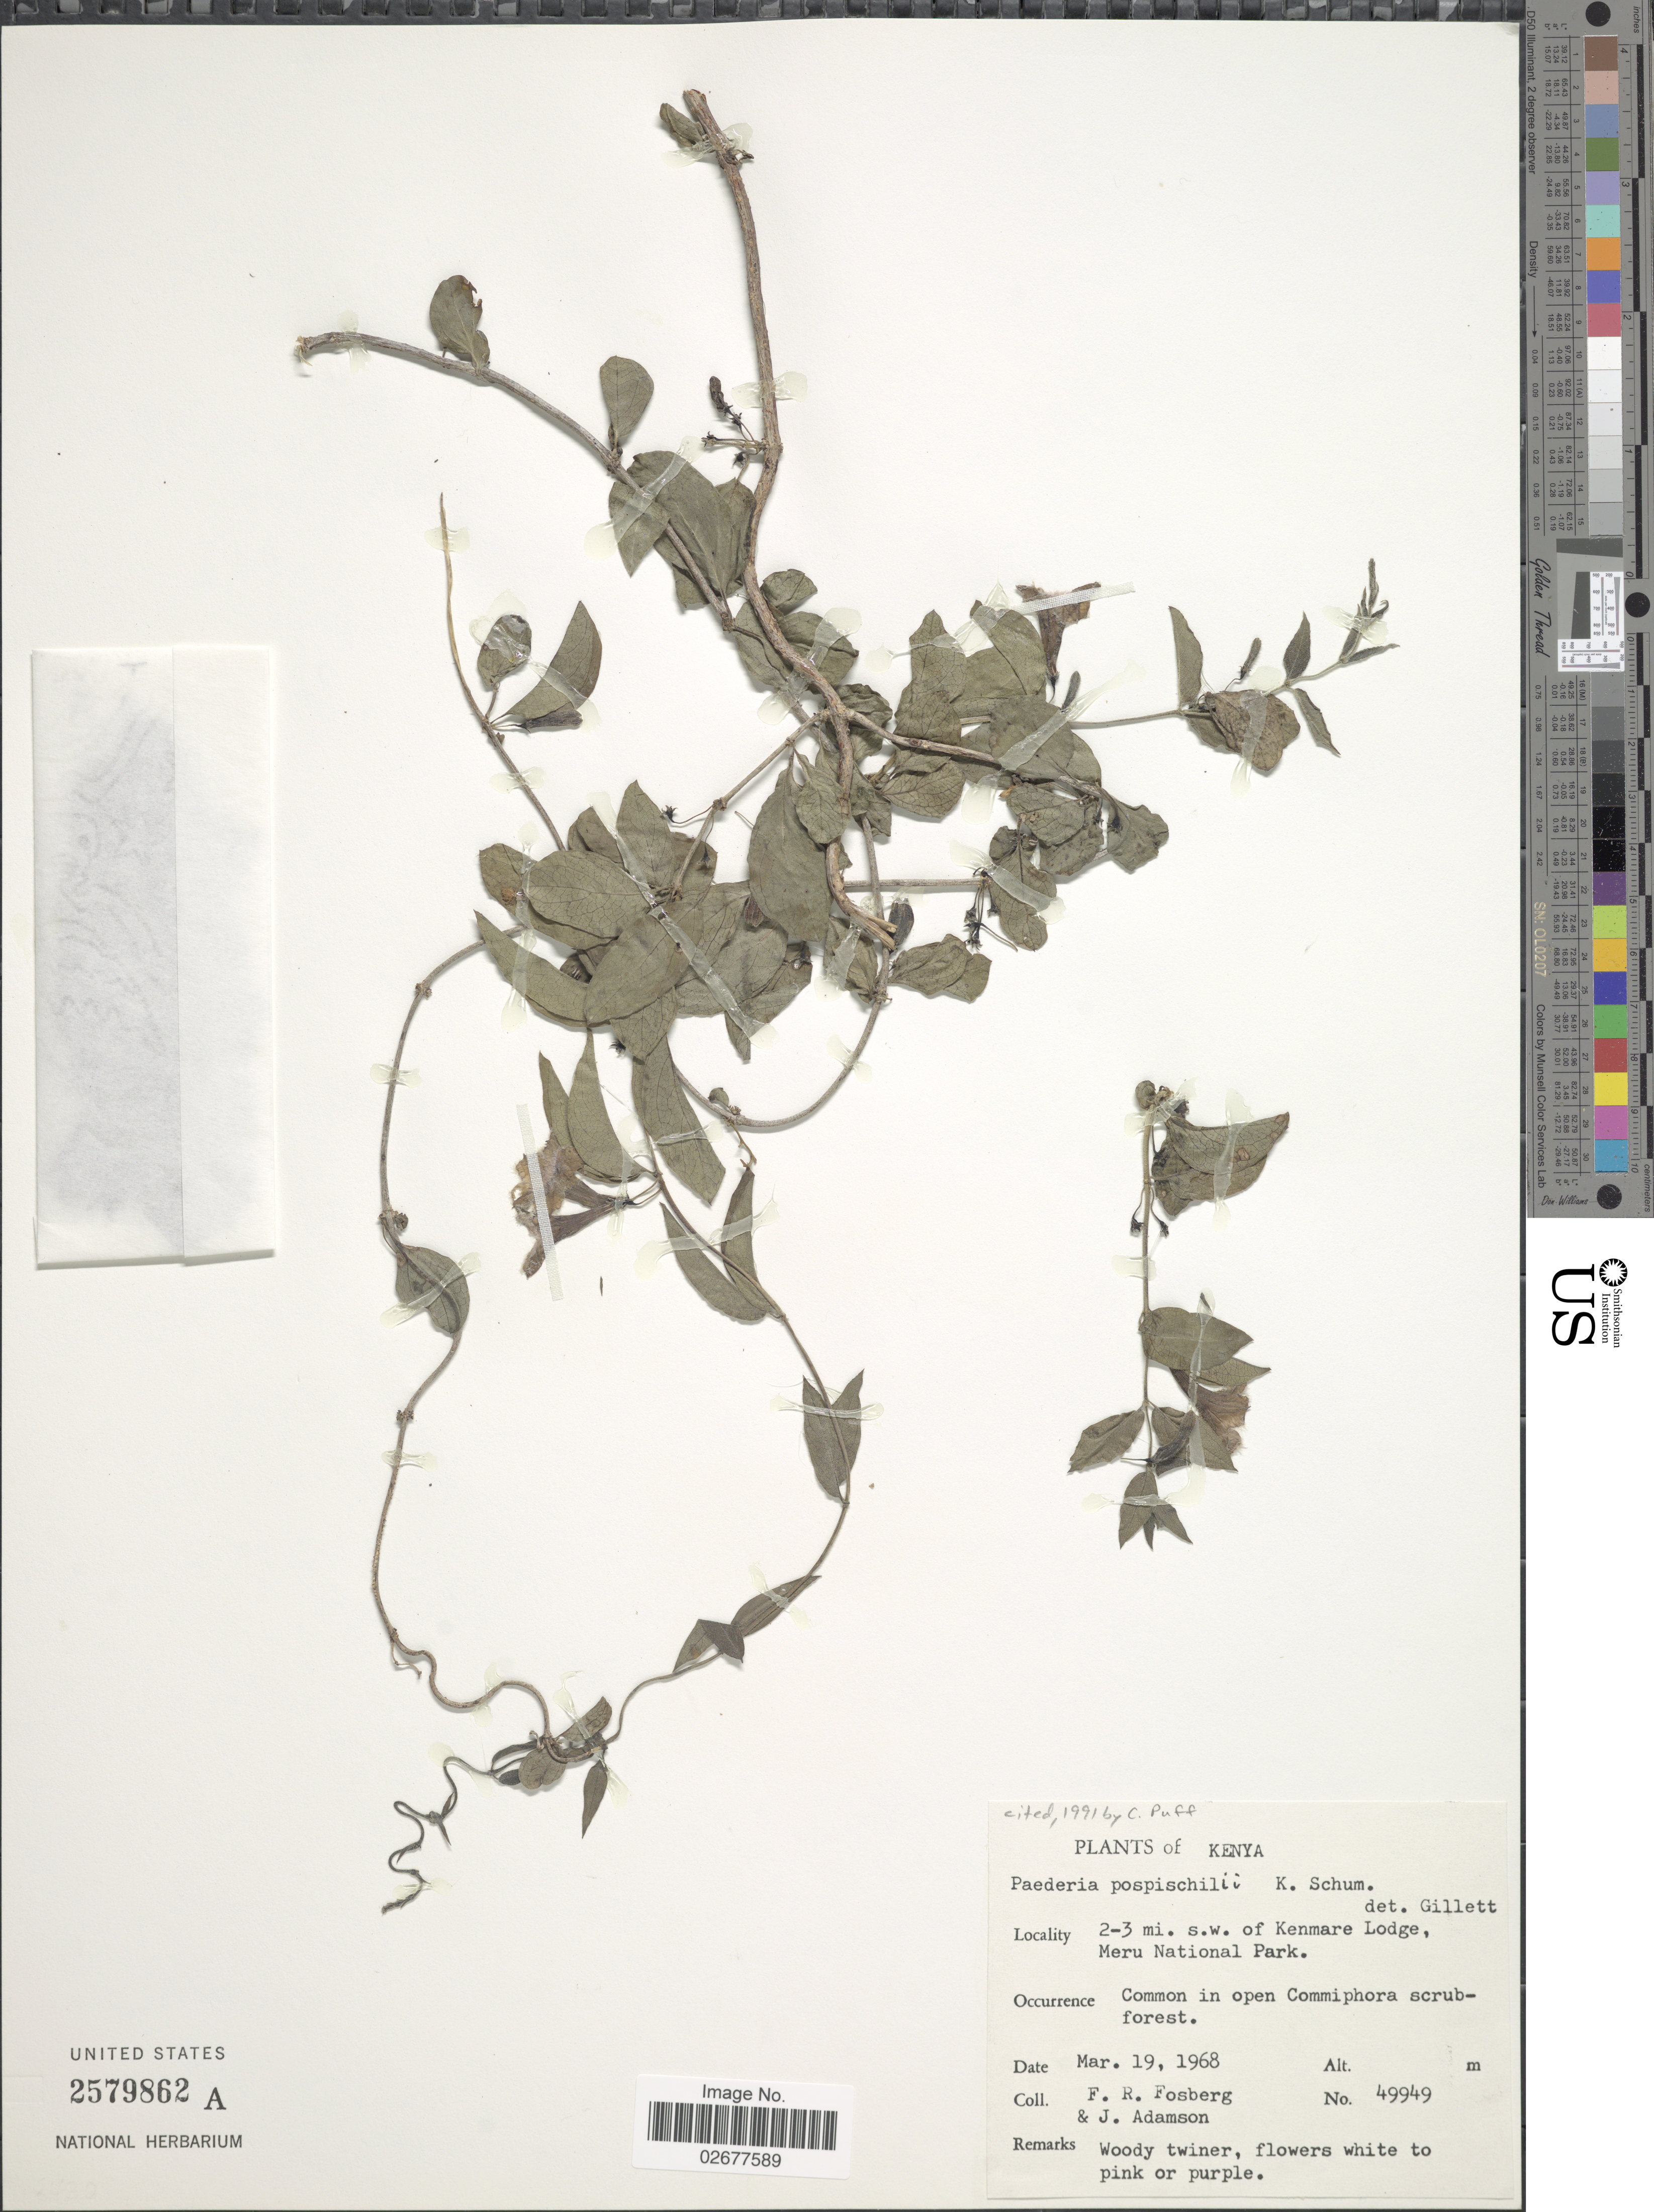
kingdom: Plantae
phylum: Tracheophyta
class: Magnoliopsida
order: Gentianales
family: Rubiaceae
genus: Paederia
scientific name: Paederia pospischilii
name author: K. Schum.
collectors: F. R. Fosberg & J. Adamson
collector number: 49949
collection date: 1968-03-19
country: Kenya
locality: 2-3 mi. s.w. of Kenmare Lodge. Meru National Park.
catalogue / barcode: US 2579862A